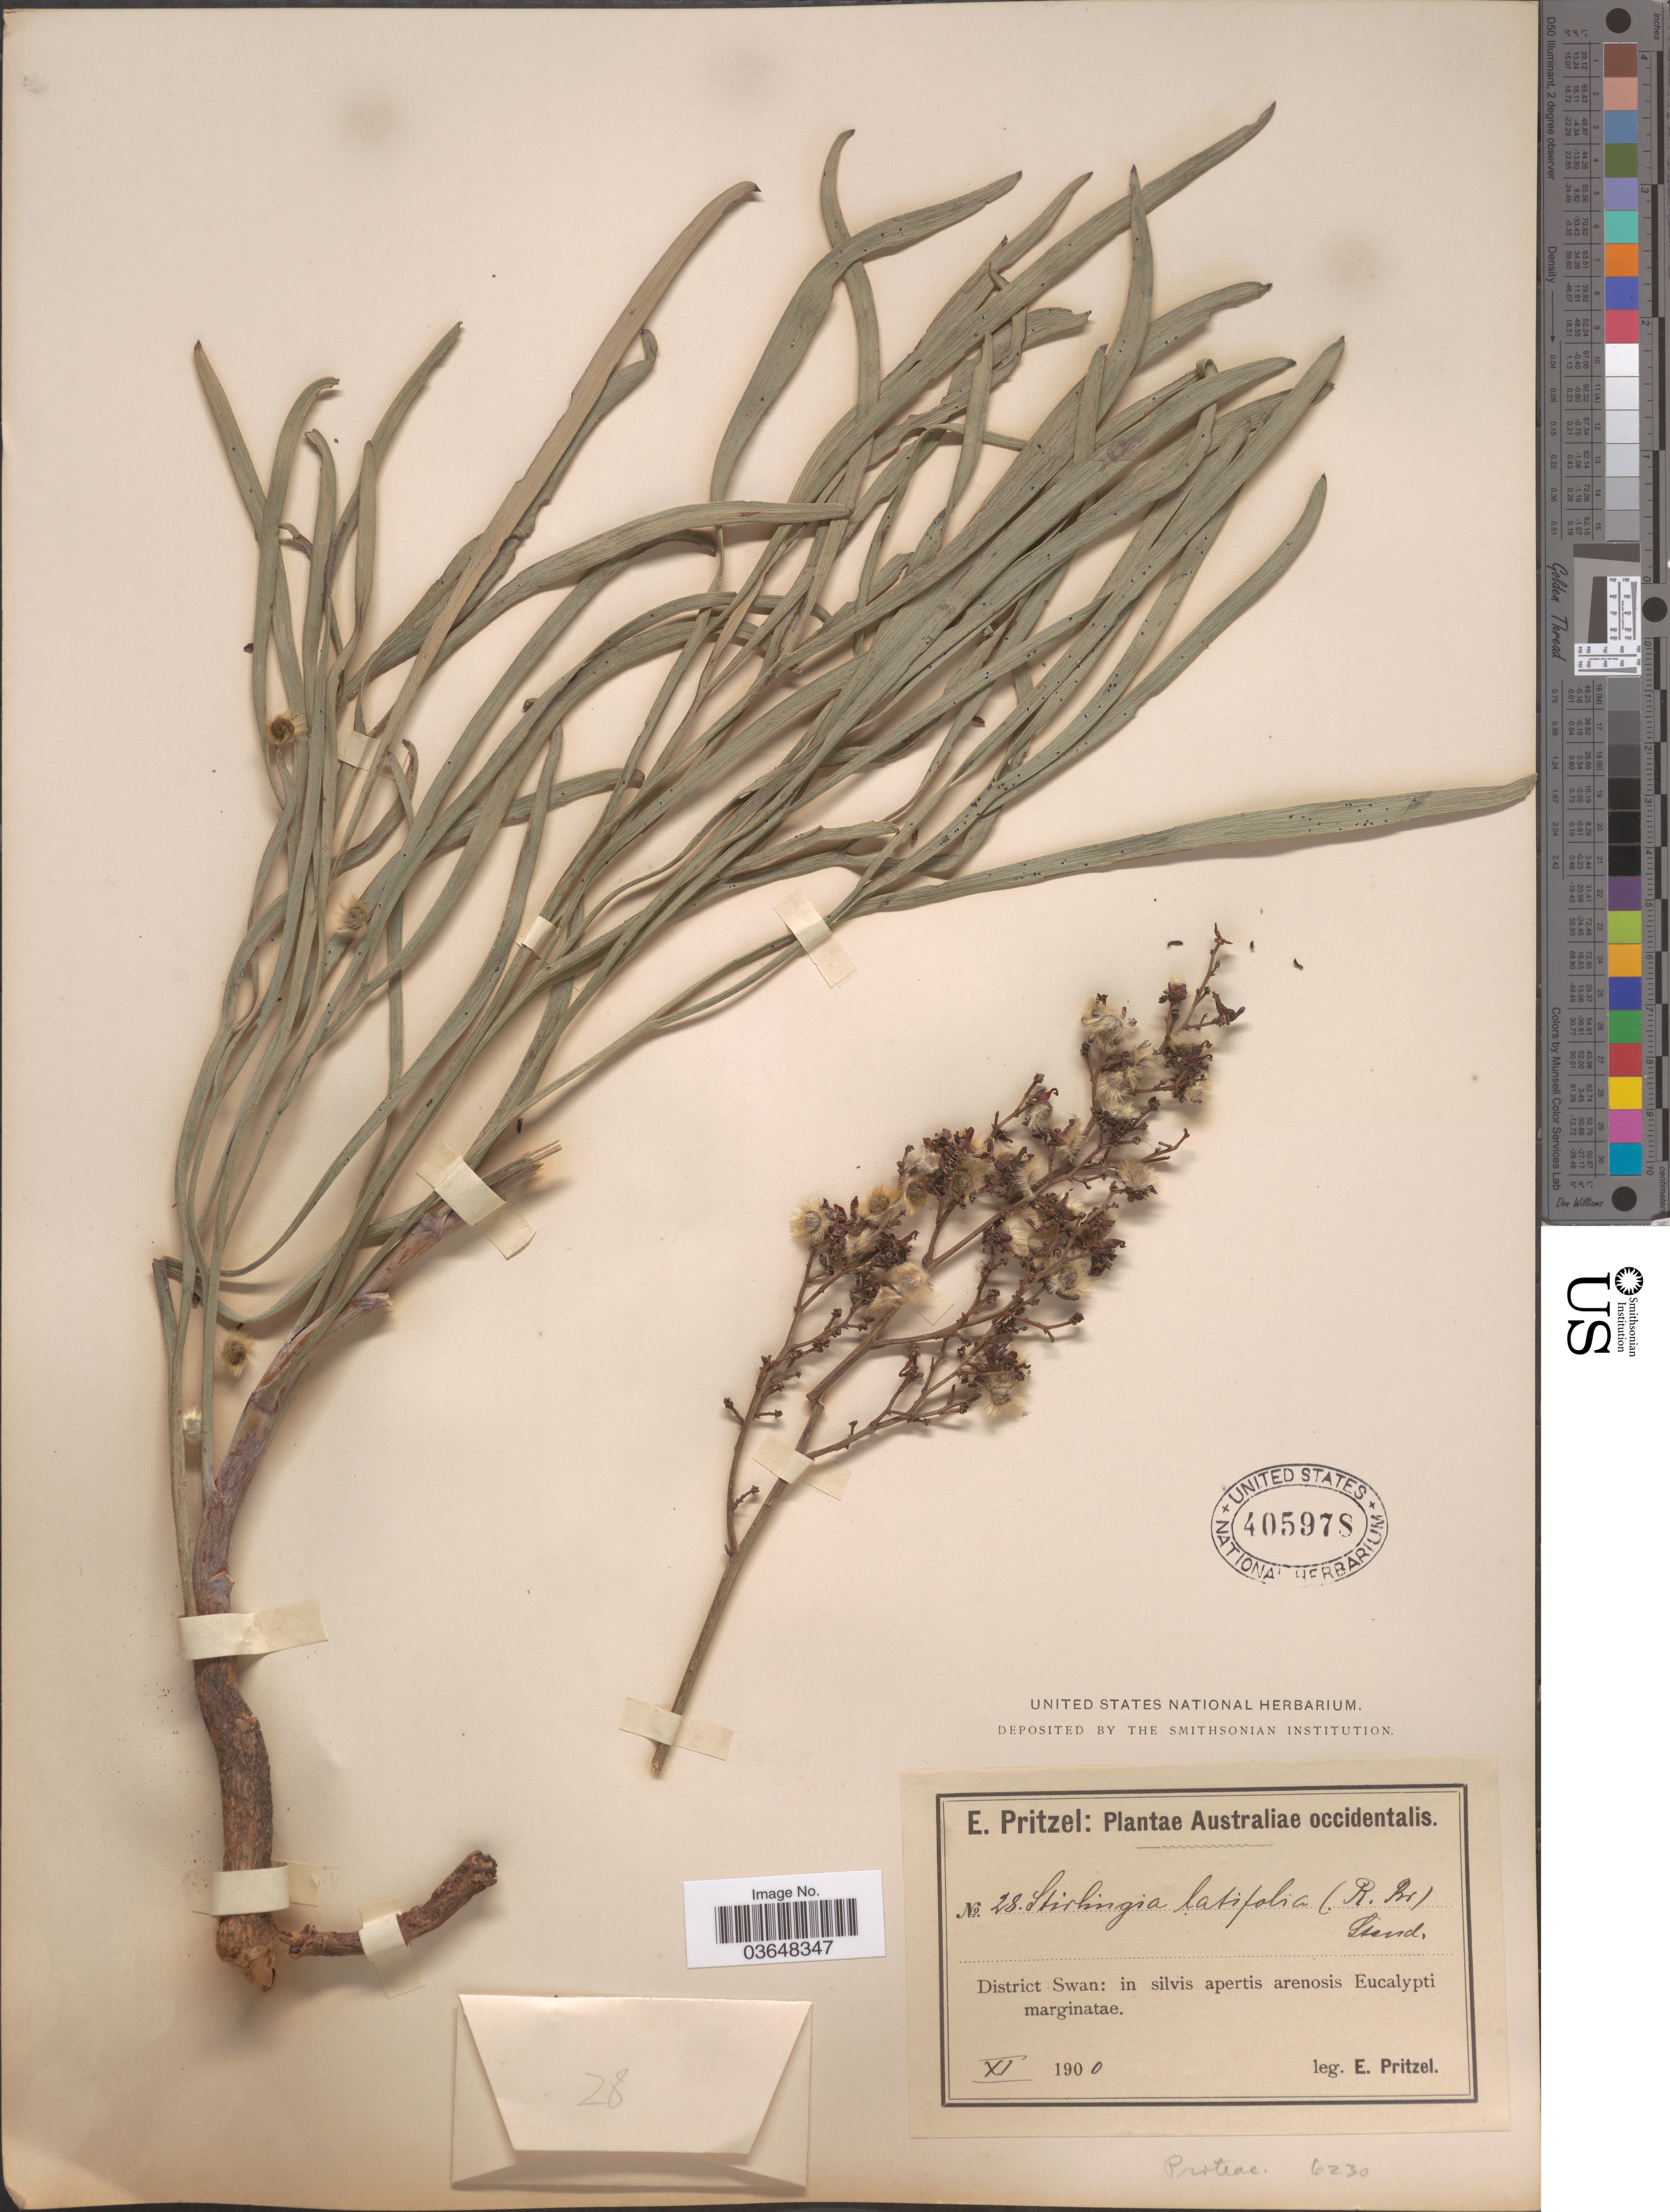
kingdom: Plantae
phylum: Tracheophyta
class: Magnoliopsida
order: Proteales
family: Proteaceae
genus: Stirlingia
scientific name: Stirlingia latifolia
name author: (R. Br.) Steud.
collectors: E. G. Pritzel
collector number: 28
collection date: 1900-11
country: Australia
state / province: Western Australia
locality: Australiæ Occidentalis. District Swan: in silvis apertis arenosis Eucalypti marginatæ.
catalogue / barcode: US 405978